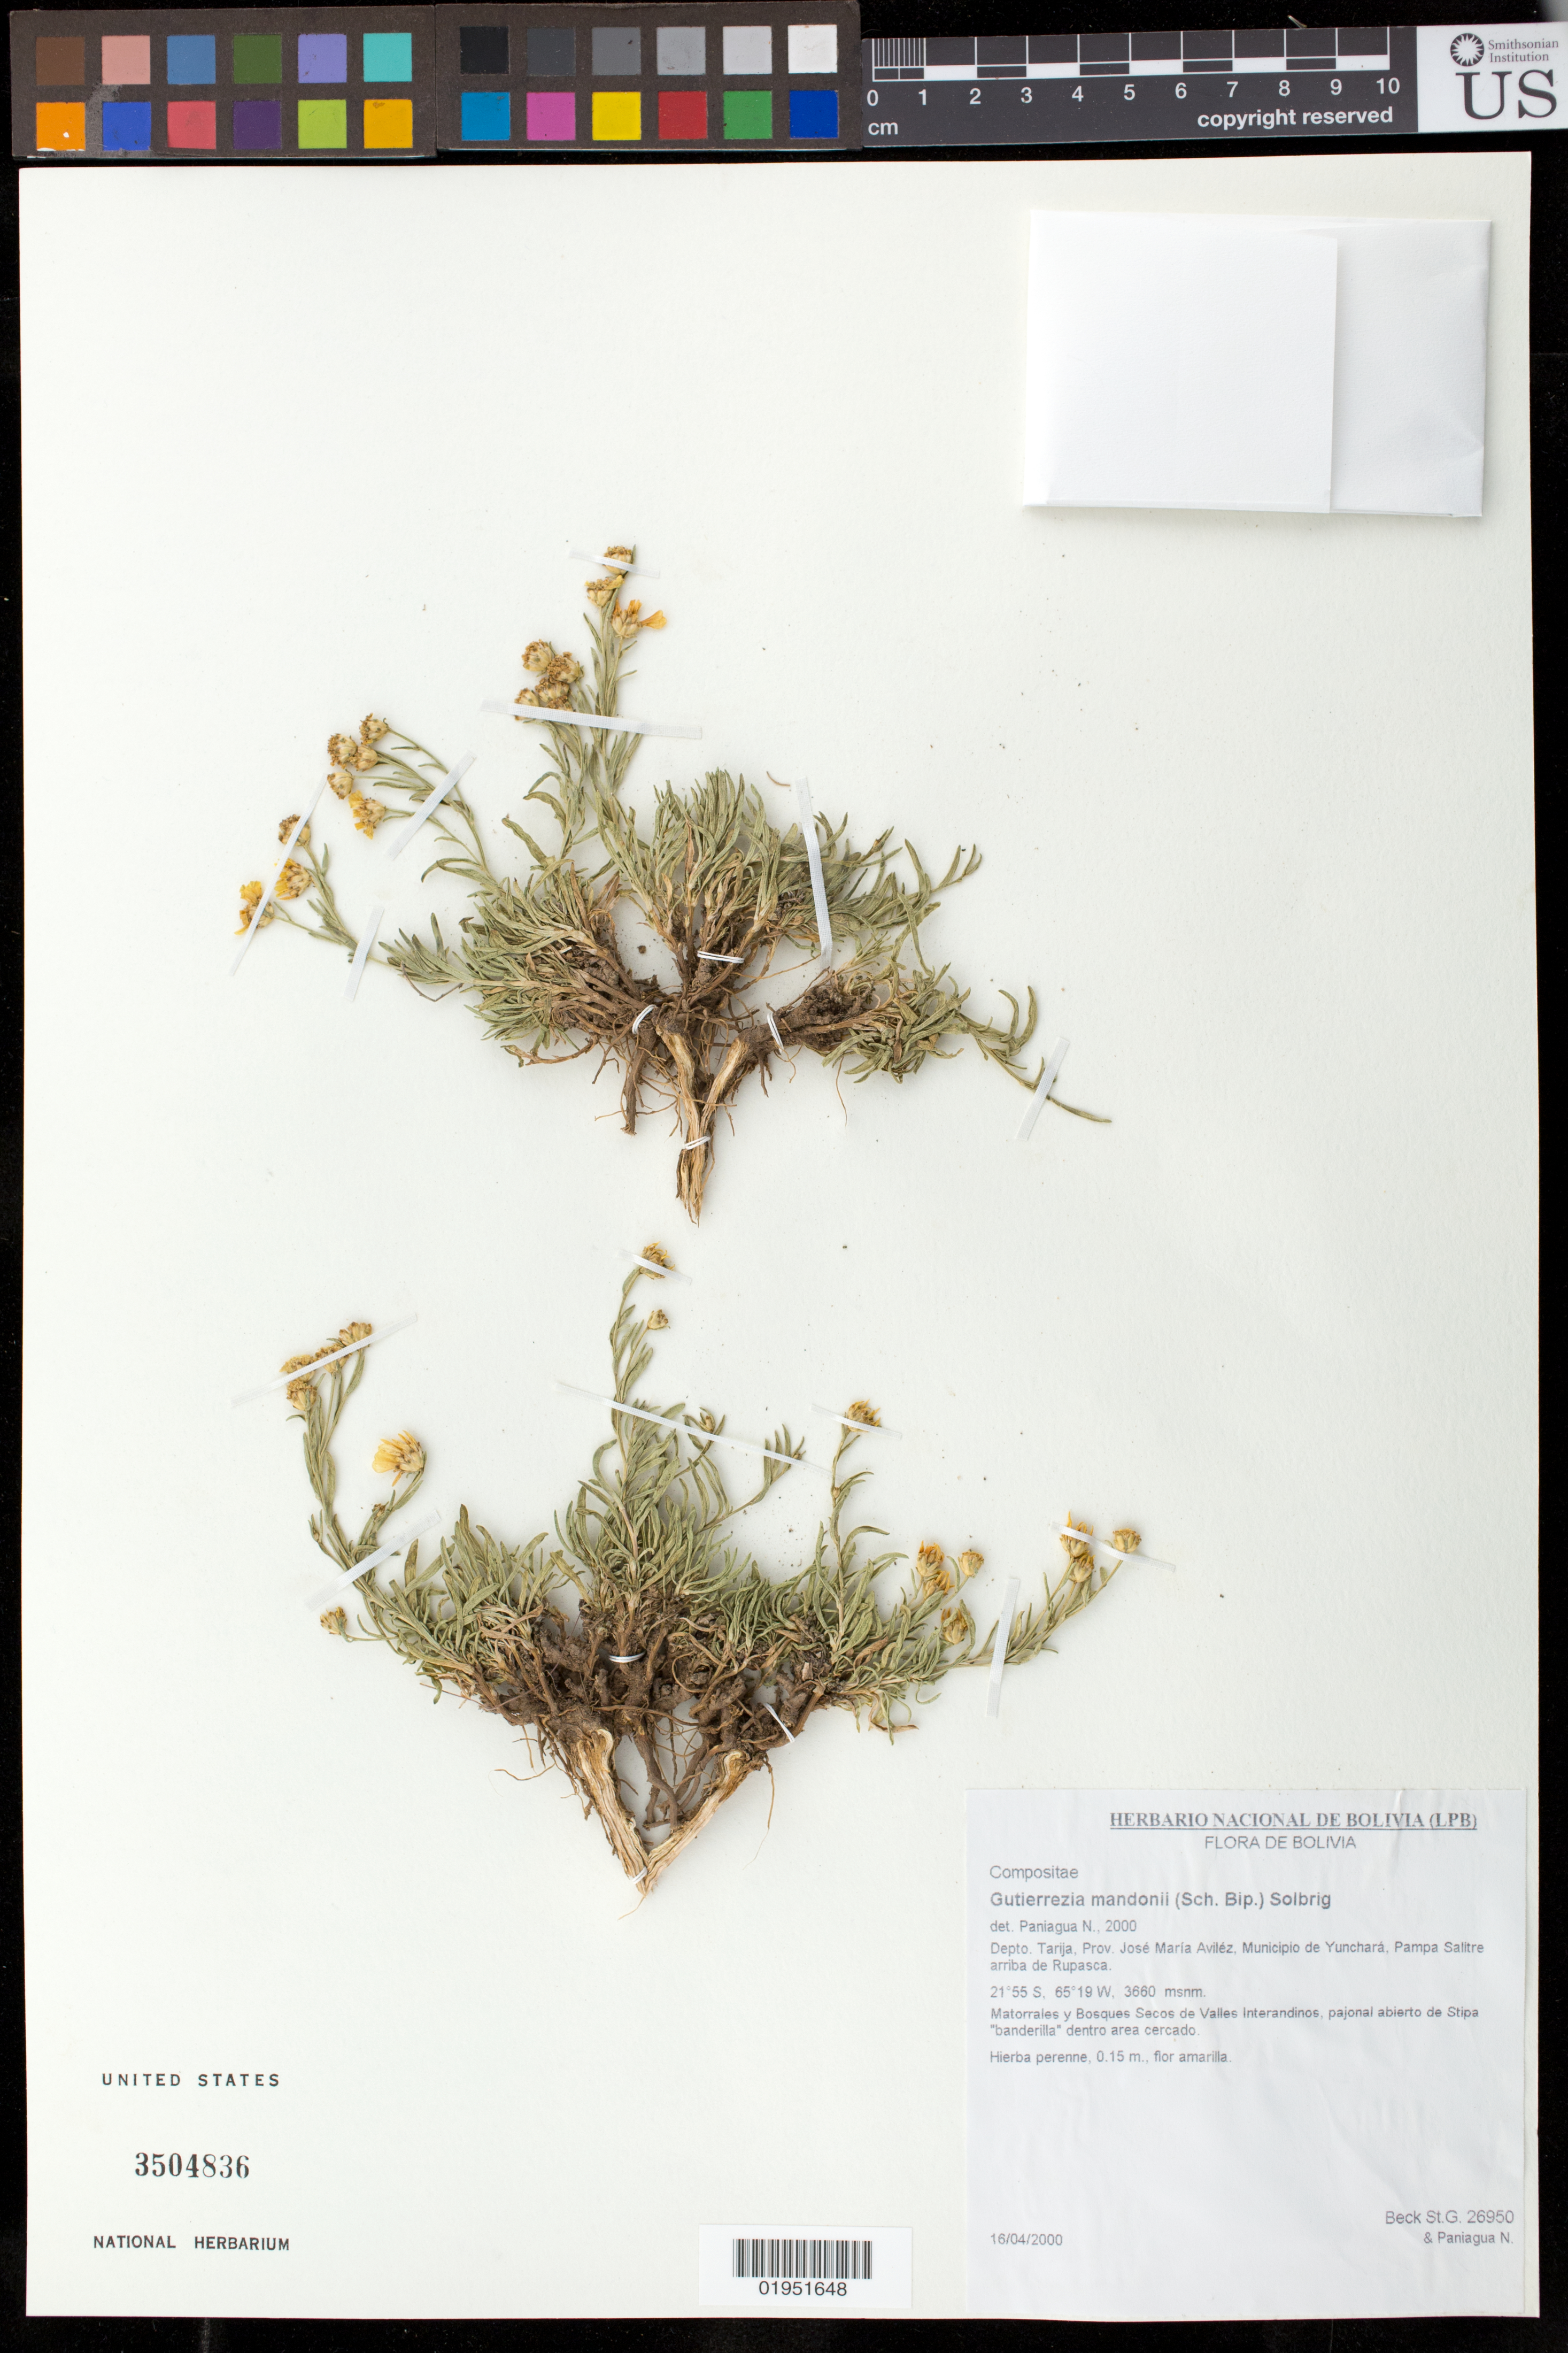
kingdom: Plantae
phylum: Tracheophyta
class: Magnoliopsida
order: Asterales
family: Asteraceae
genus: Gutierrezia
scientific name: Gutierrezia mandonii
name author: (Sch. Bip.) Solbrig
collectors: S. G. Beck & N. Paniagua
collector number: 26950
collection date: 2000-04-16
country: Bolivia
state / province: Tarija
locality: Prov. José Maria Aviléz, Municipio de Yunchará, Pampa Salitre arriba de Rupaska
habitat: Matorrales y bosques secos de Valles Interandinos, pajonal abierto de Stipa "banderrilla" dentro area cercado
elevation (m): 3660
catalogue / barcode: US 3504836